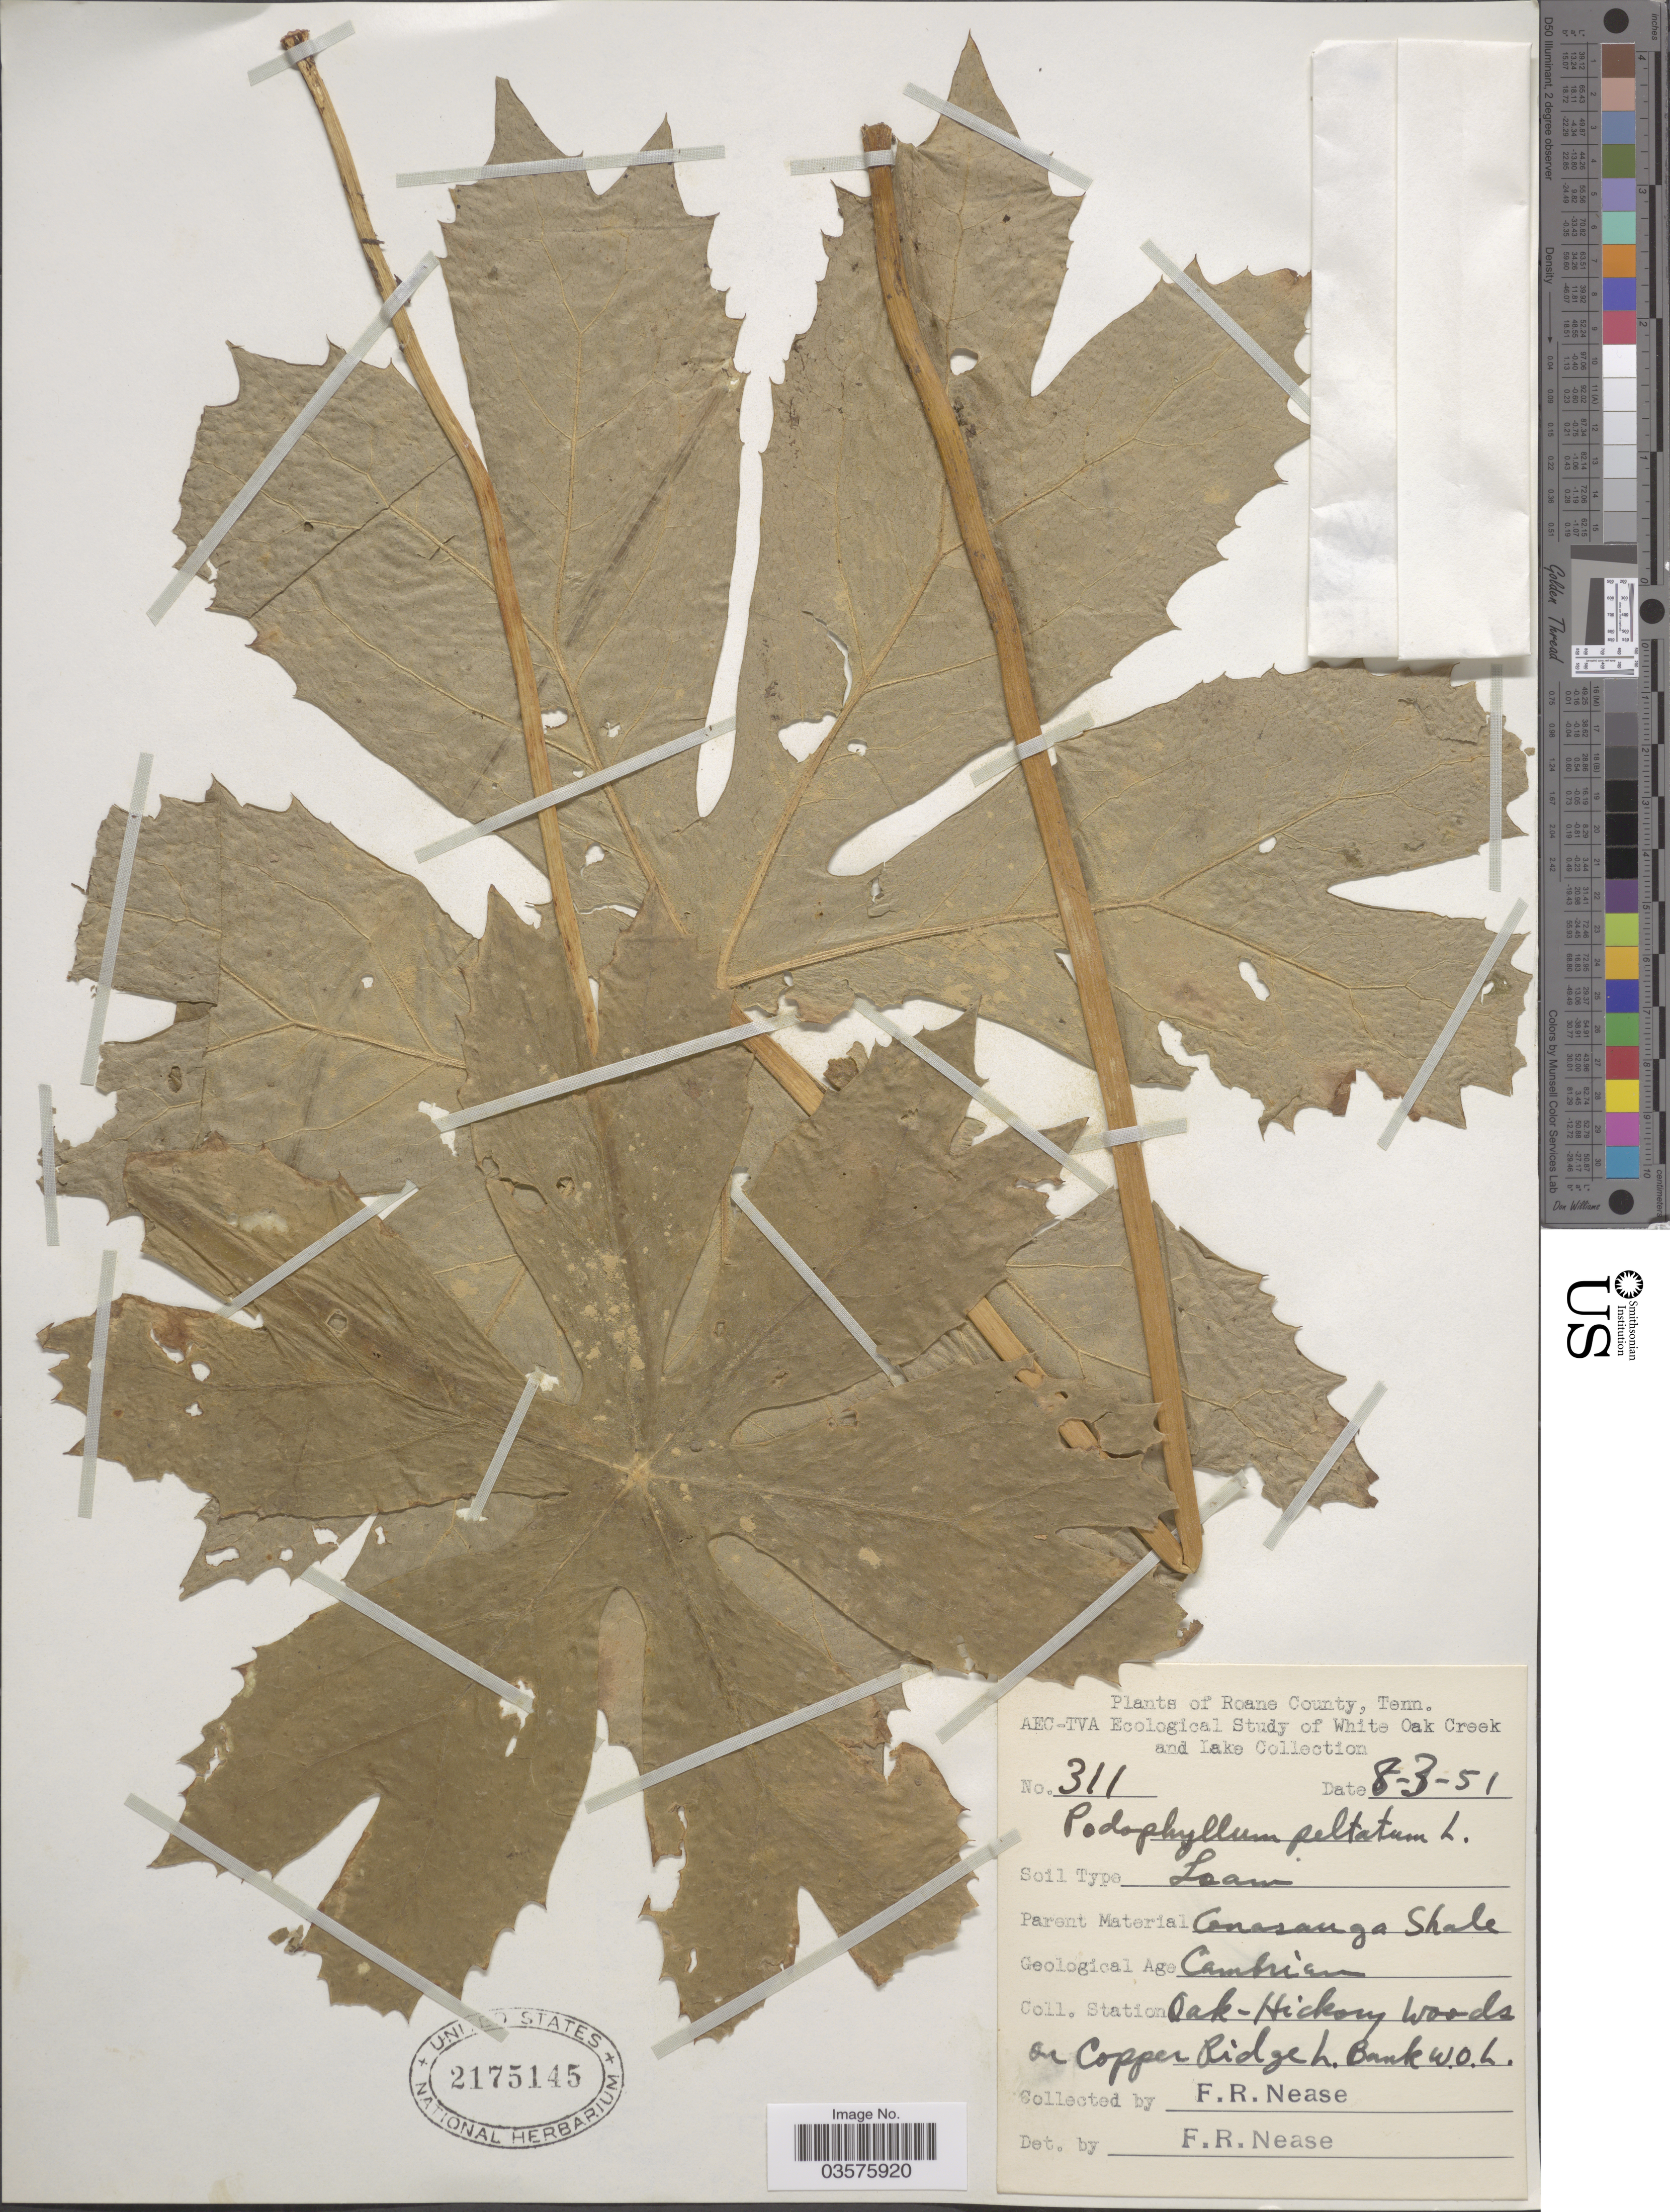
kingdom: Plantae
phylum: Tracheophyta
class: Magnoliopsida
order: Ranunculales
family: Berberidaceae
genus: Podophyllum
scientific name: Podophyllum peltatum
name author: L.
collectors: F. Nease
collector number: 311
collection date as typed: Transcribed d/m/y: 3/8/51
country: United States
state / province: Tennessee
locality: Roane County. Station Oak-Hickory Woods on Copper Ridge L. Bank W.O.L.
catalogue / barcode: US 2175145